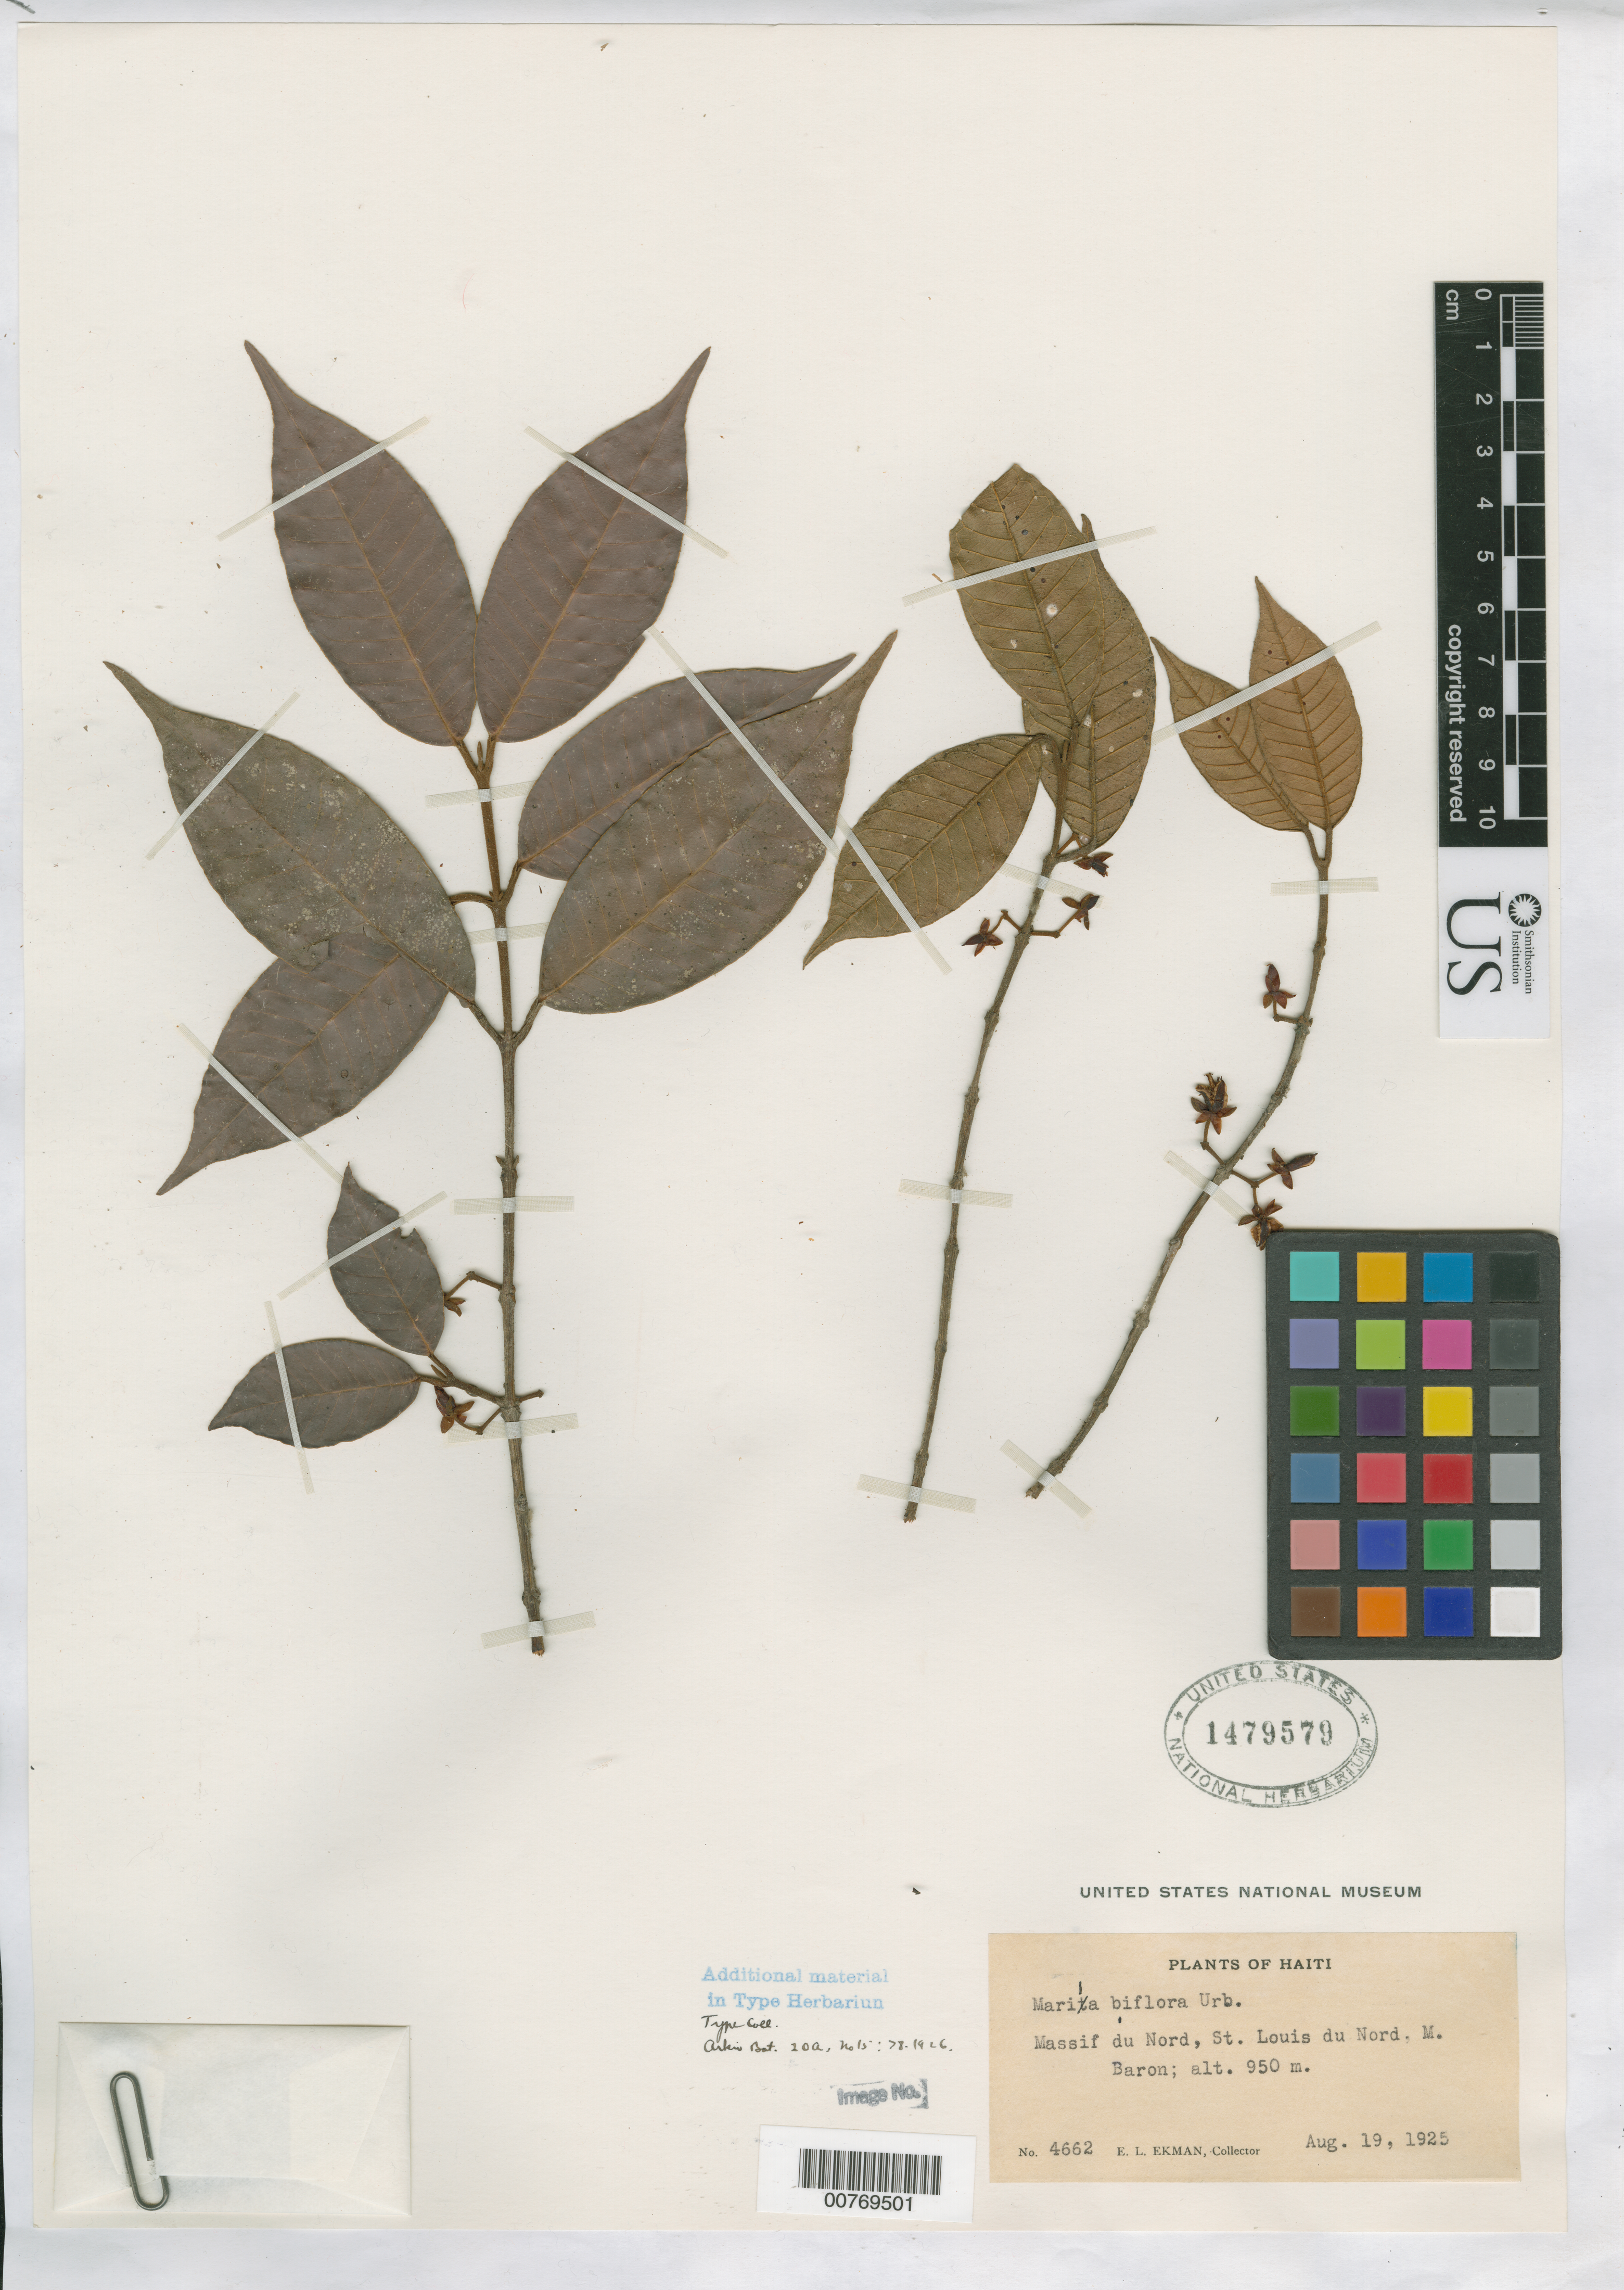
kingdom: Plantae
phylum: Tracheophyta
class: Magnoliopsida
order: Malpighiales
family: Calophyllaceae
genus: Marila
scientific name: Marila biflora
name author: Urb.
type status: Isotype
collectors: E. L. Ekman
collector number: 4662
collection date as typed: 19 Aug 1925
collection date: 1925-08-19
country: Haiti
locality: Massif du Nord, St. Louis du Nord, M. Baron.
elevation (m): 950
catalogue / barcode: US 1479579